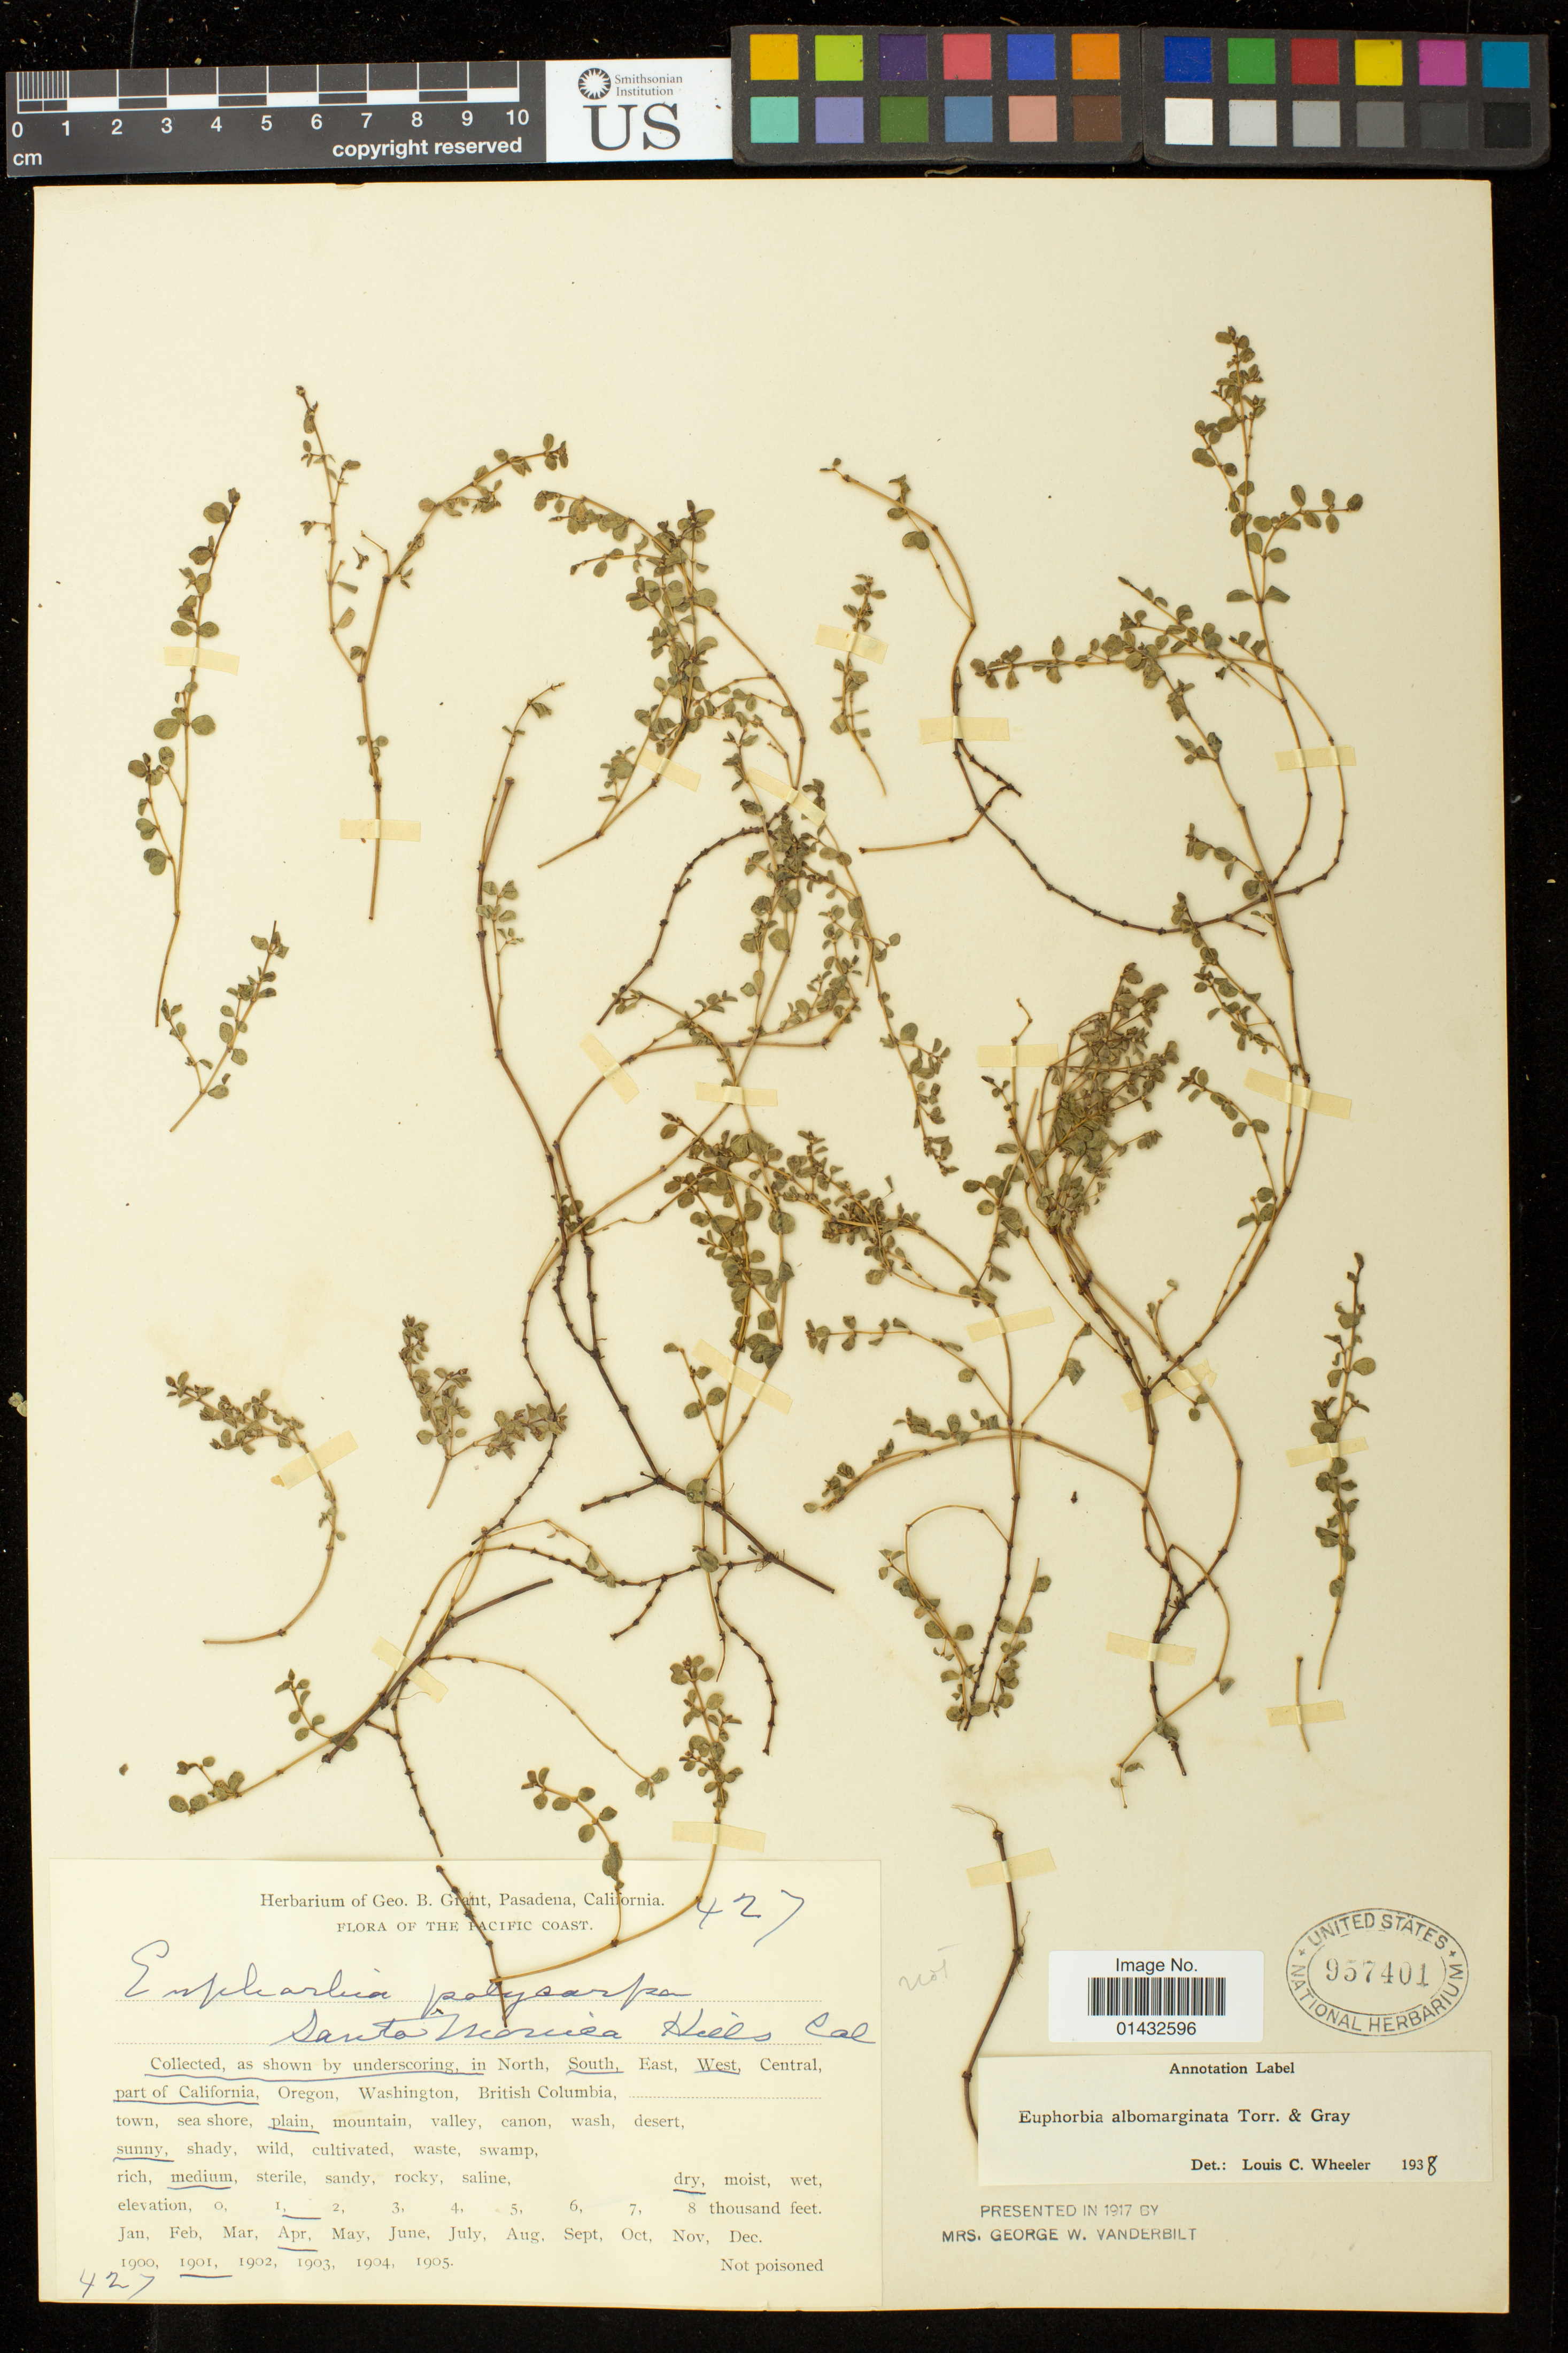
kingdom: Plantae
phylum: Tracheophyta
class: Magnoliopsida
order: Malpighiales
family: Euphorbiaceae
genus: Euphorbia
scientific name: Euphorbia albomarginata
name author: Torr. & A. Gray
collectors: G. Grant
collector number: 427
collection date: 1901-04-01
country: United States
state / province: California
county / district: Los Angeles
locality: Santa Monica Hills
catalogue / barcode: US 957401